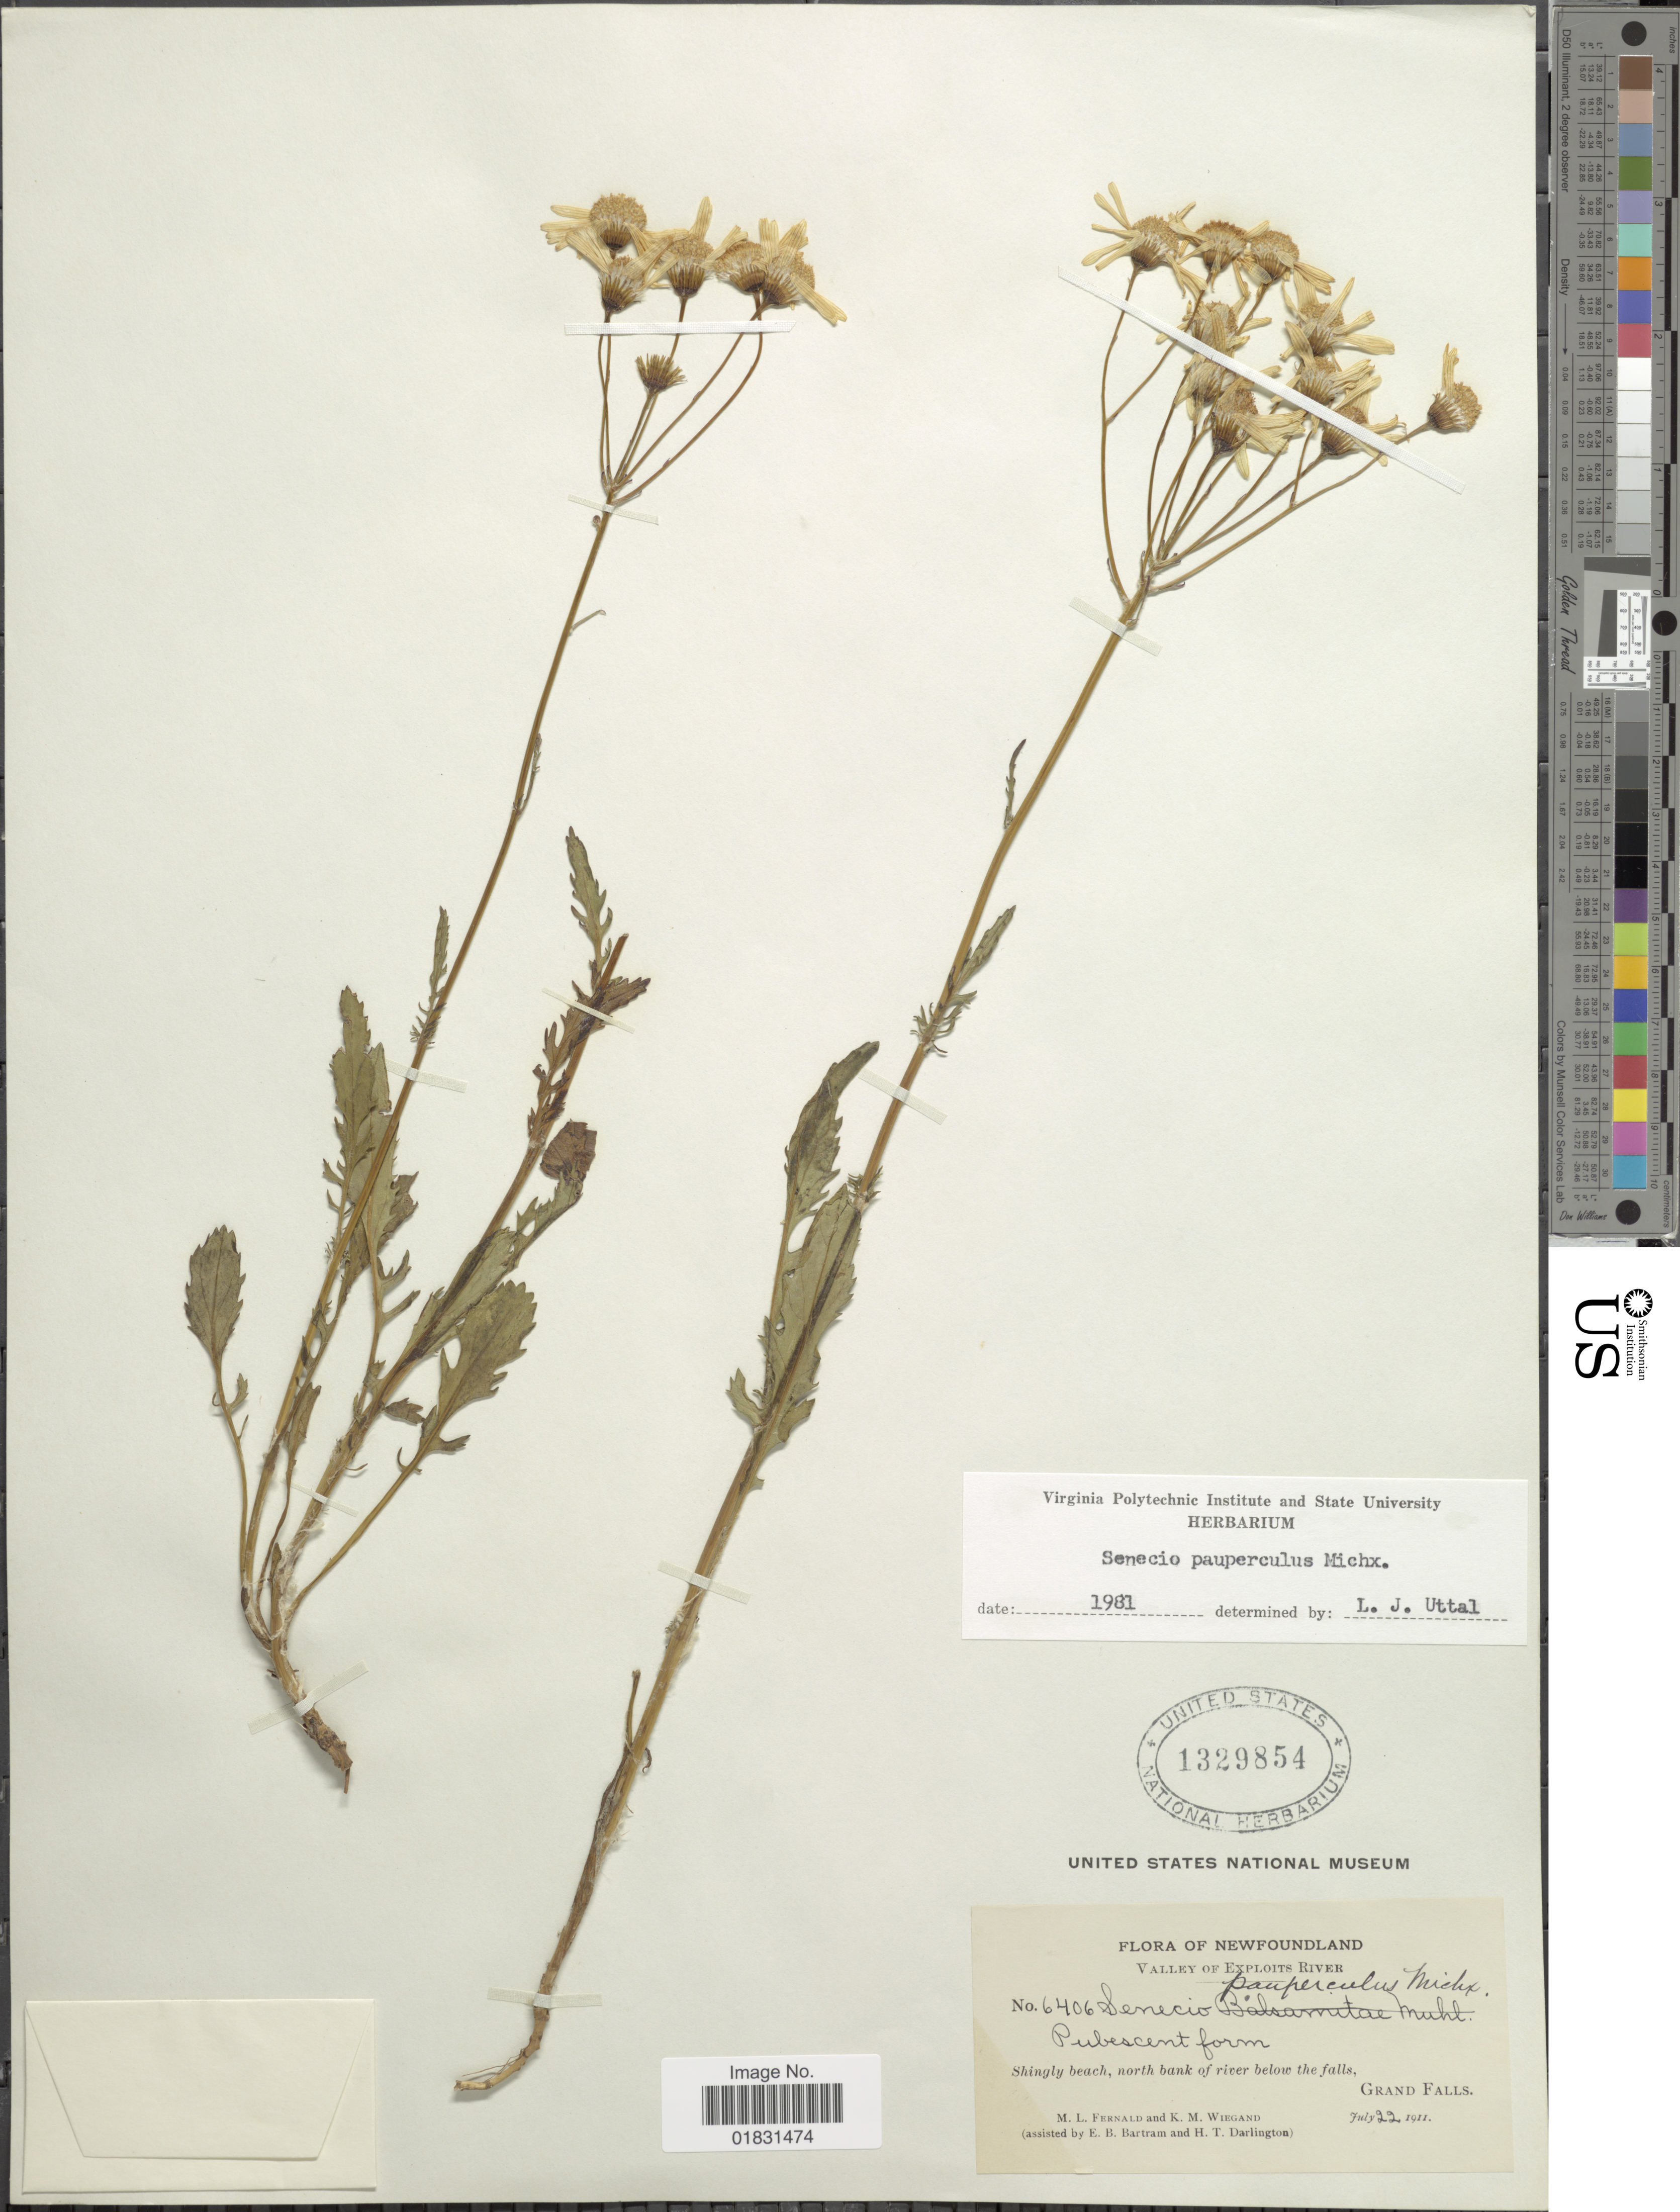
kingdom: Plantae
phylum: Tracheophyta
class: Magnoliopsida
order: Asterales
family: Asteraceae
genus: Packera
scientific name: Packera paupercula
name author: (Michx.) Á. Löve & D. Löve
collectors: M. L. Fernald & K. M. Wiegand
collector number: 6406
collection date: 1911-07-22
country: Canada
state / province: Newfoundland and Labrador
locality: Valley of Expoits River, Shingly beach, north bank of river below the falls, Grand Falls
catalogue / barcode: US 1329854